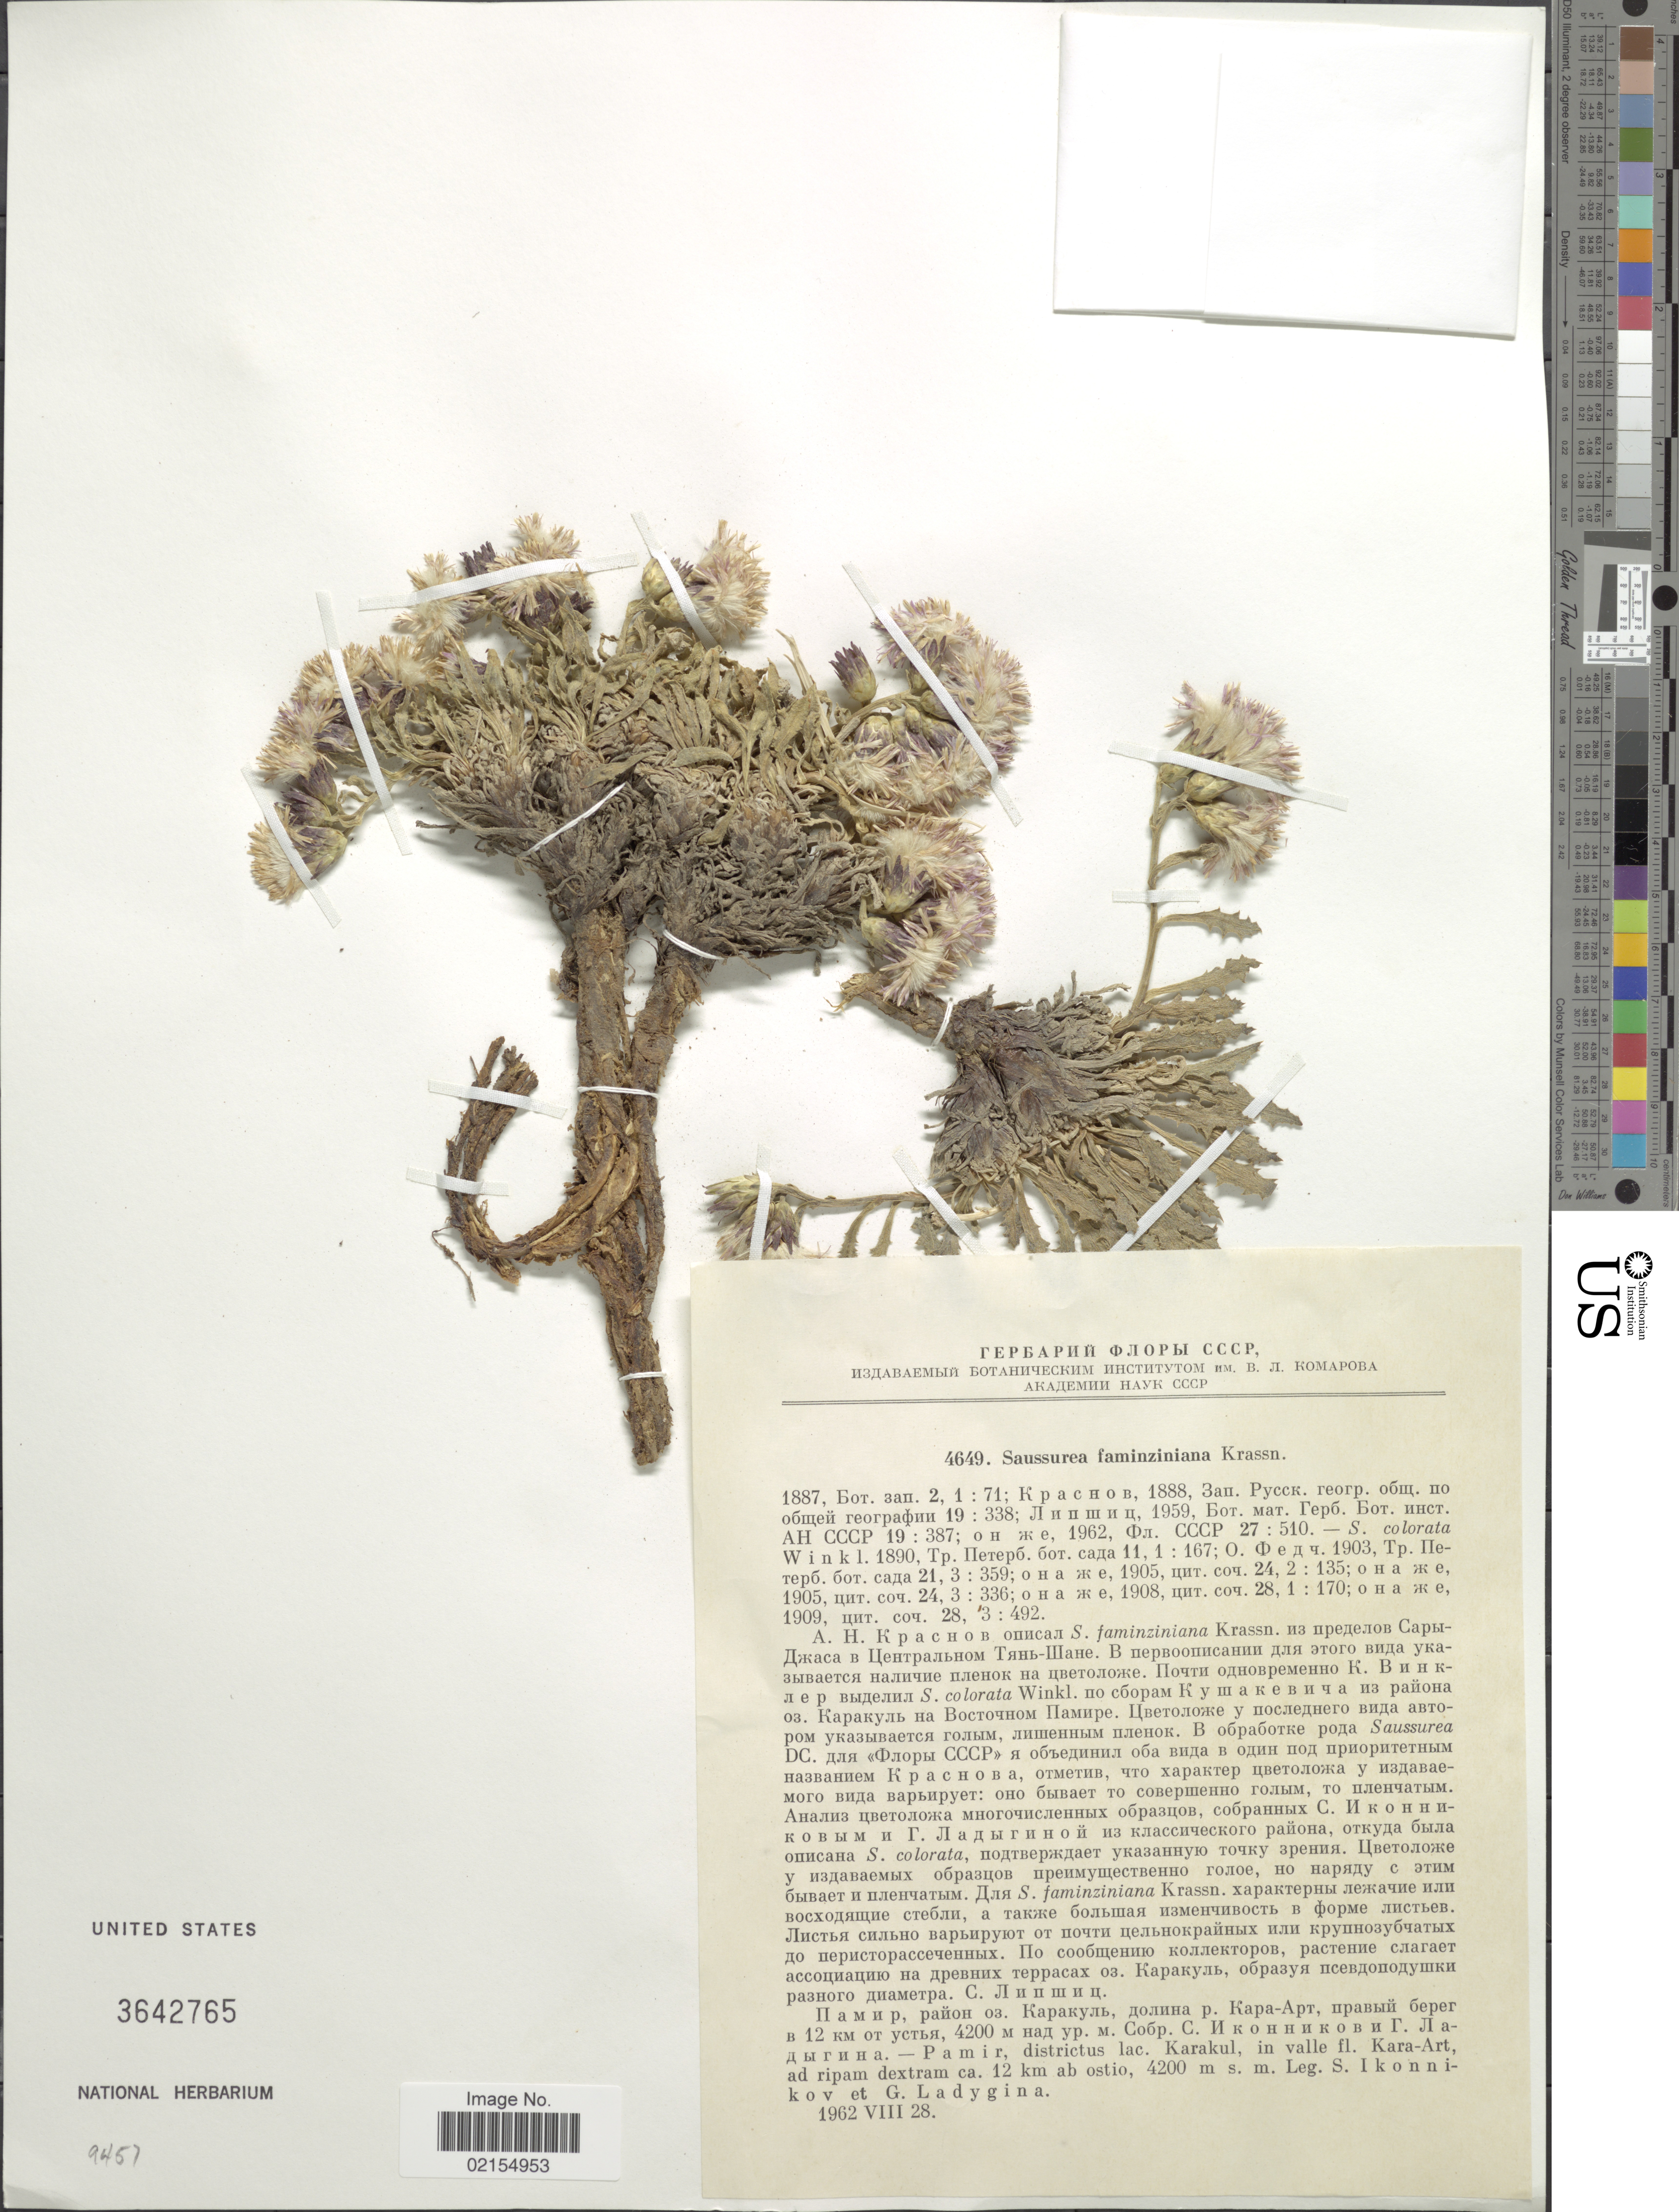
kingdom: Plantae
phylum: Tracheophyta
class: Magnoliopsida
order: Asterales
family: Asteraceae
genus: Saussurea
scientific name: Saussurea famintziniana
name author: Krasn.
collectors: S. Ikonnikov & G. M. Ladygina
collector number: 4649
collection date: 1962-08-28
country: Tajikistan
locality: Pamir, districtus lac. Karakul, in valle fl. Kara-Art, ad ripam dextram, 12 km ab ost io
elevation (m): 4200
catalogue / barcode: US 3642765